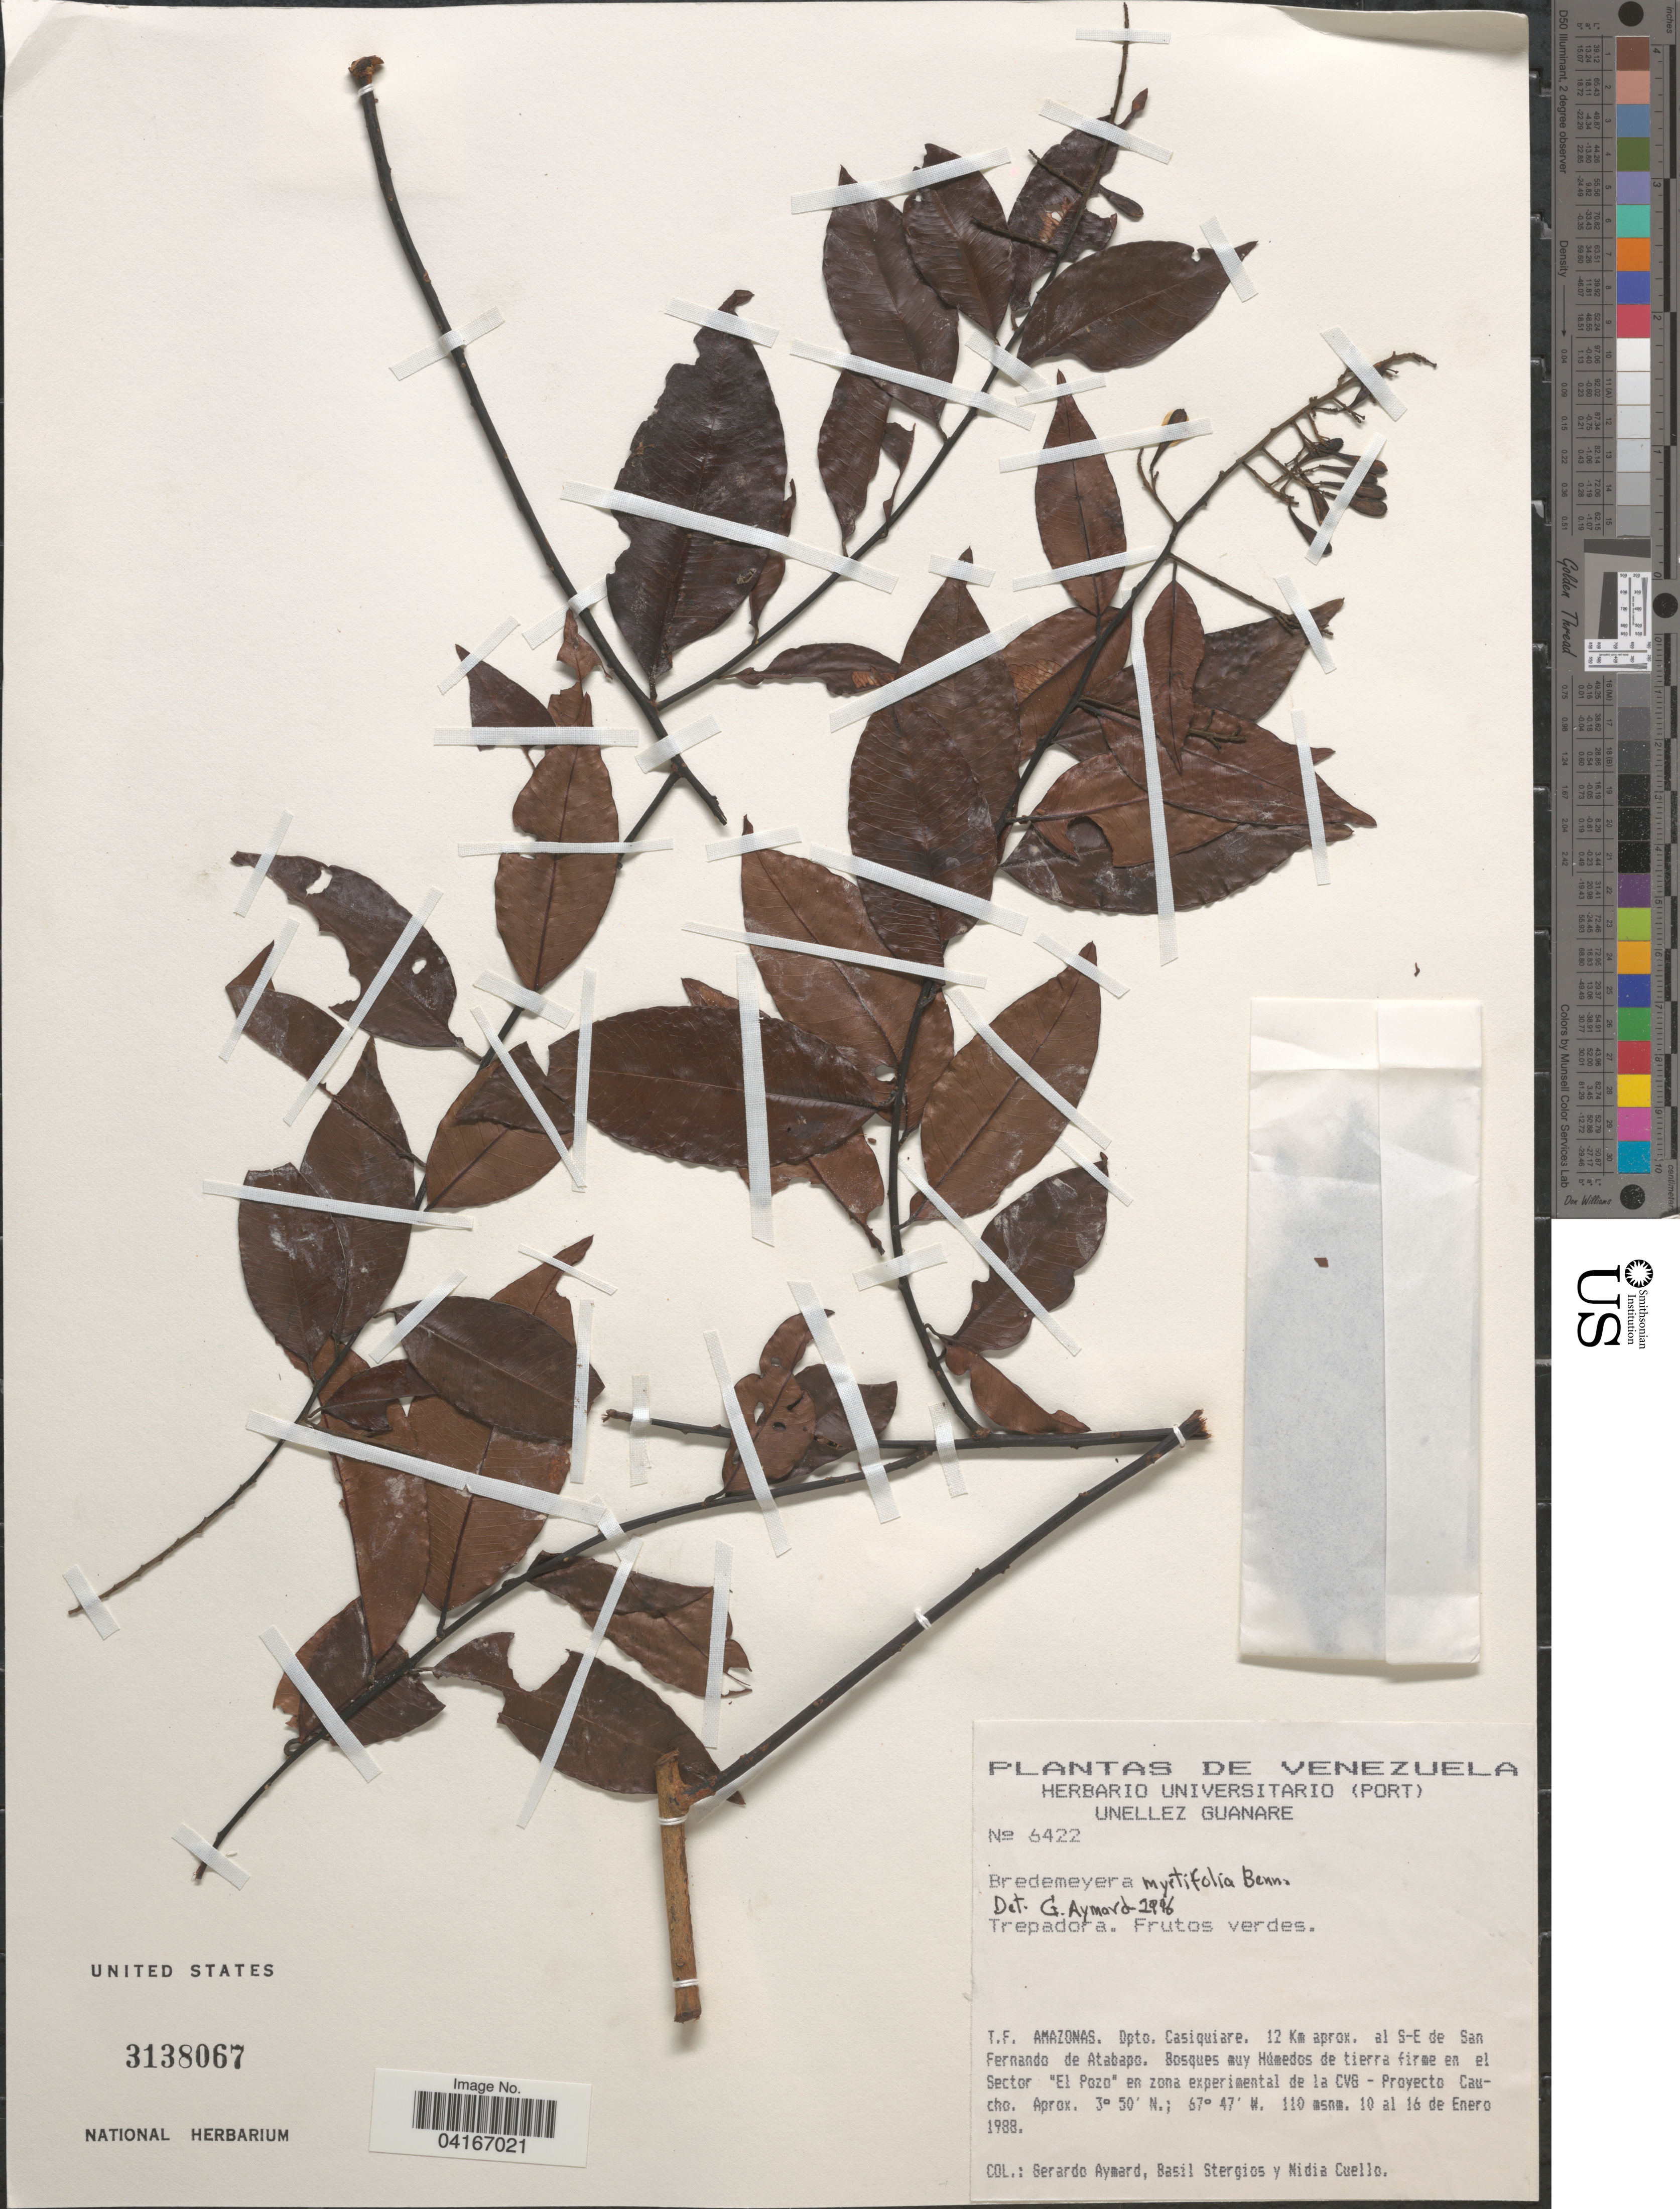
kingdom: Plantae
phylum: Tracheophyta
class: Magnoliopsida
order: Fabales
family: Polygalaceae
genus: Bredemeyera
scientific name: Bredemeyera myrtifolia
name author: A.W. Benn.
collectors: G. A. Aymard, B. G. Stergios & N. L. Cuello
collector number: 6422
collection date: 1988-02-10/1988-02-16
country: Venezuela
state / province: Amazonas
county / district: Casiquiare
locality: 12 Km aprox. SE de San Fernando de Atabapo. Sector "El Pazo" en zona experimental de la CVG-Proyecto Caucho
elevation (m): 110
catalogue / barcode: US 3138067